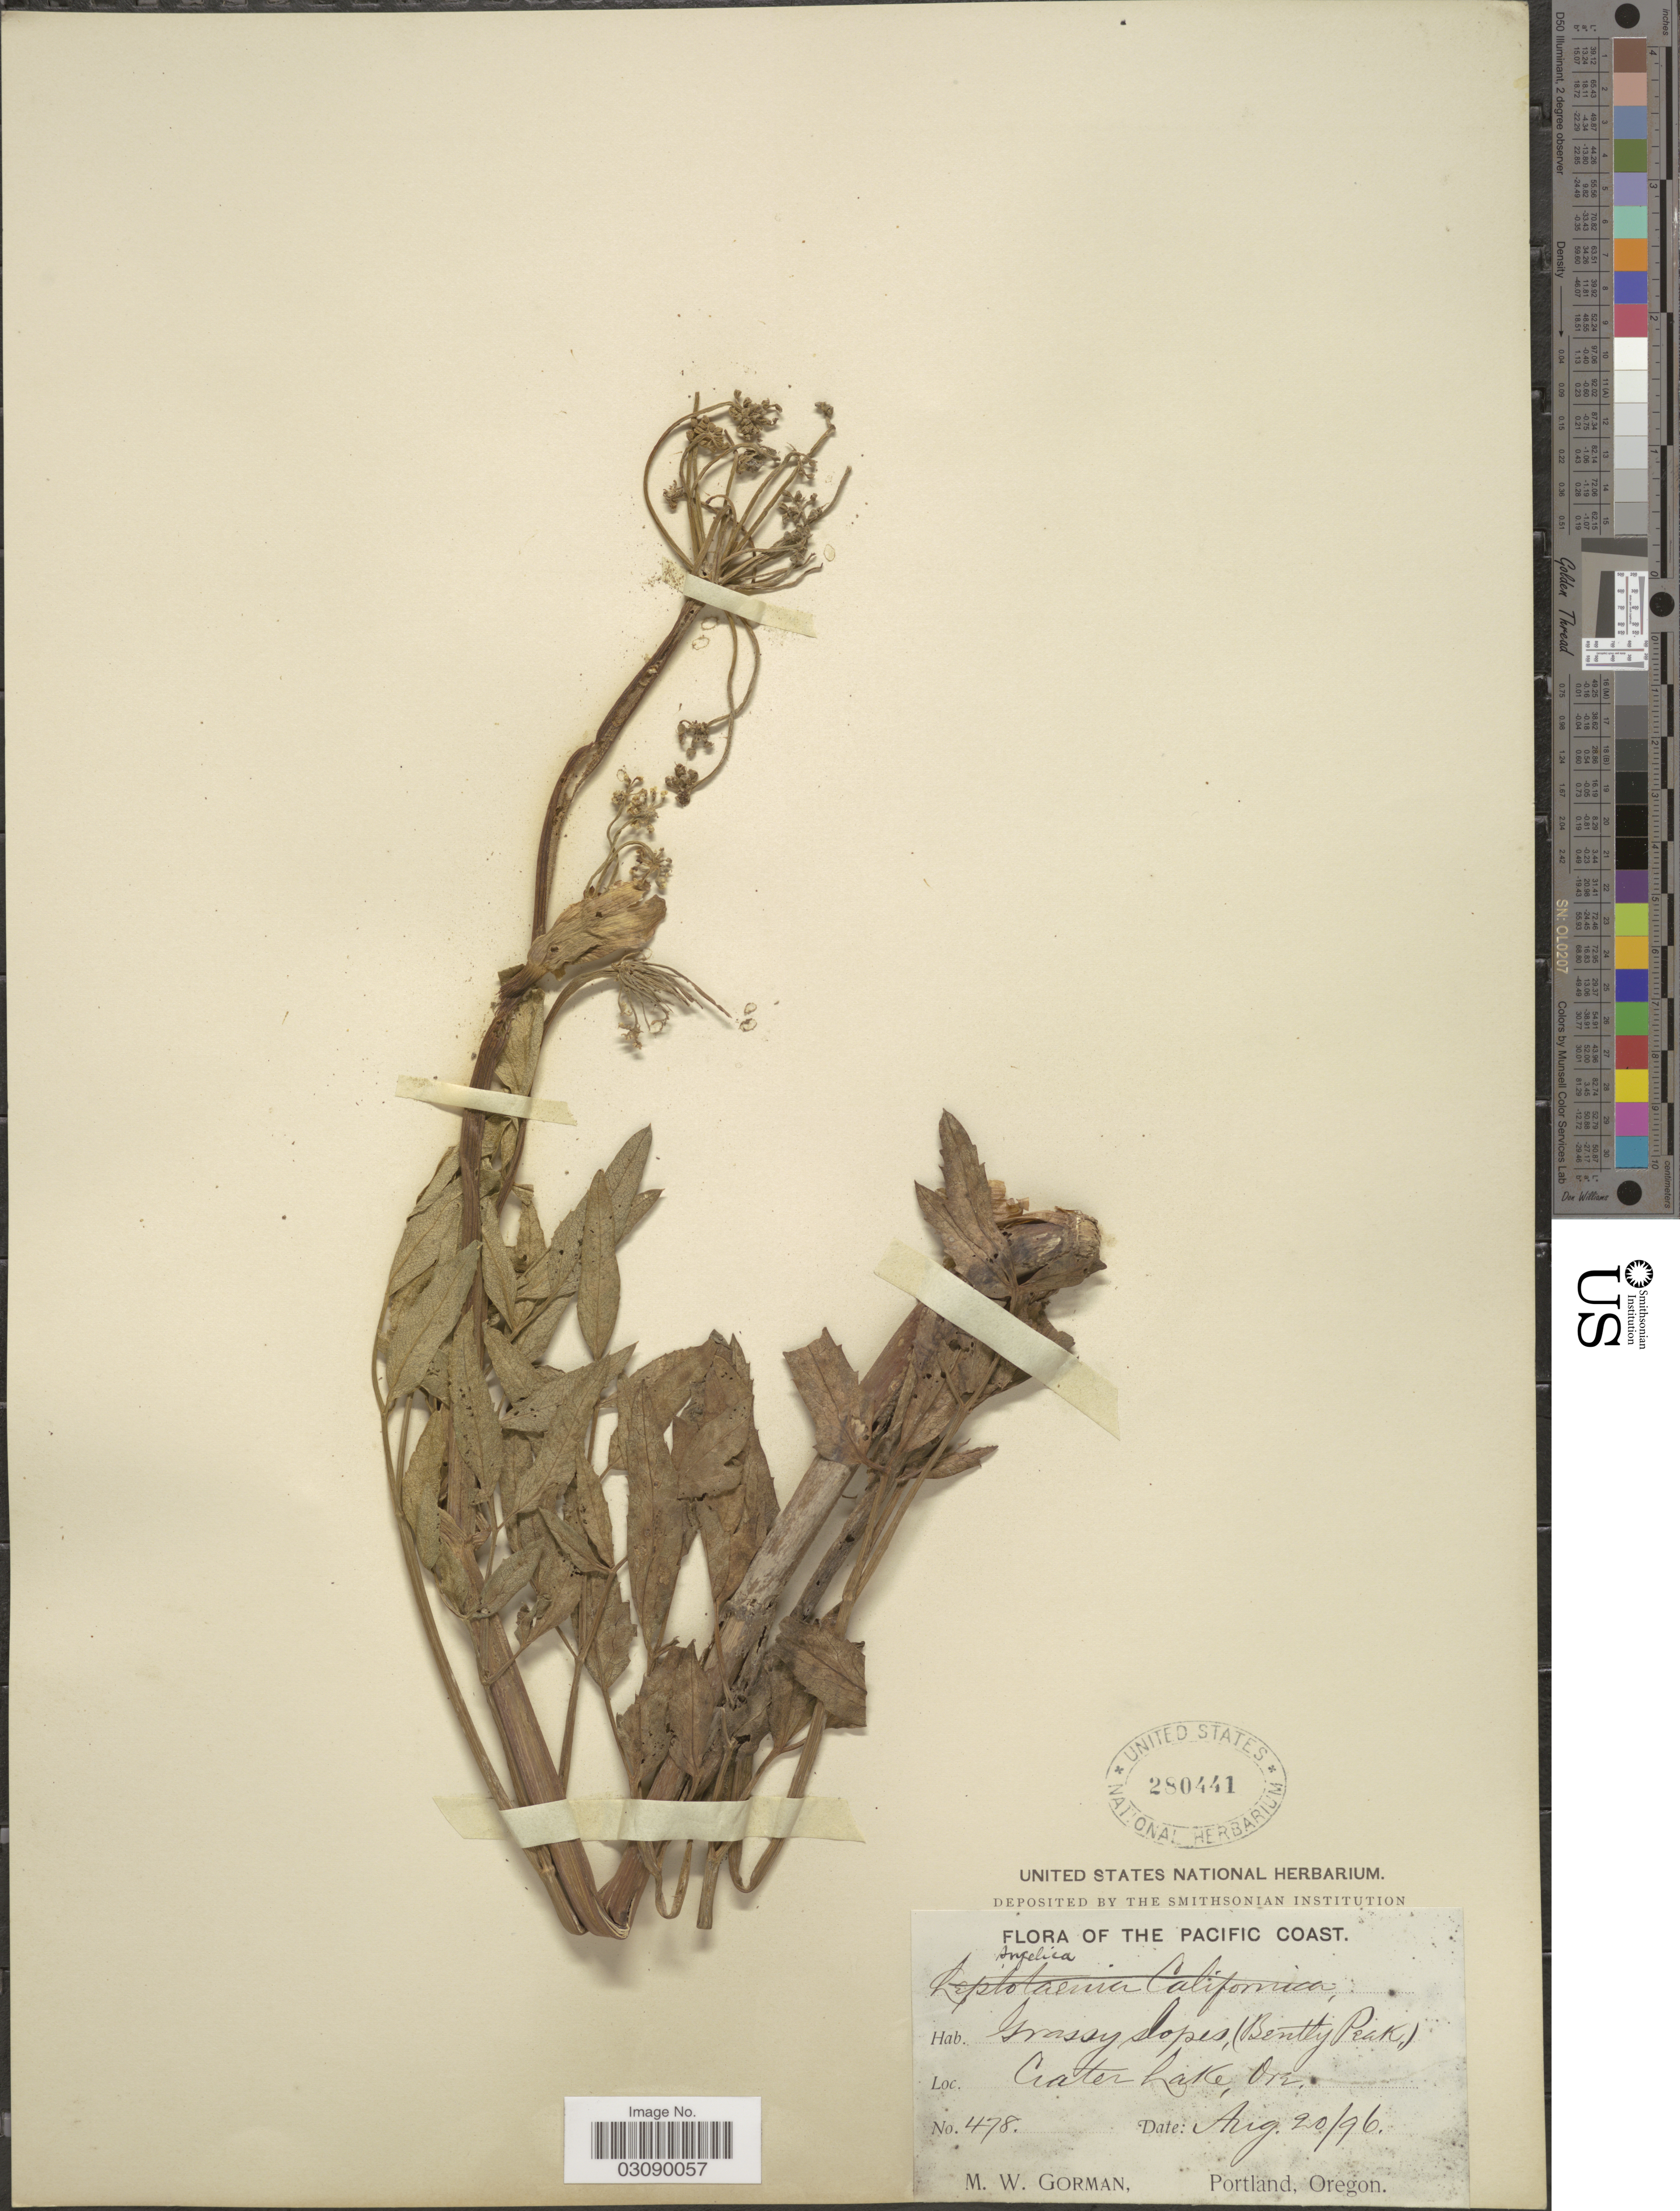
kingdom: Plantae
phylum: Tracheophyta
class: Magnoliopsida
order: Apiales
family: Apiaceae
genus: Angelica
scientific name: Angelica arguta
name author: Nutt.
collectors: M. W. Gorman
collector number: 478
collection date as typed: Transcribed d/m/y: 20/8/96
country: United States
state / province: Oregon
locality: Crater Lake. Pacific Coast.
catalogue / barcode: US 280441